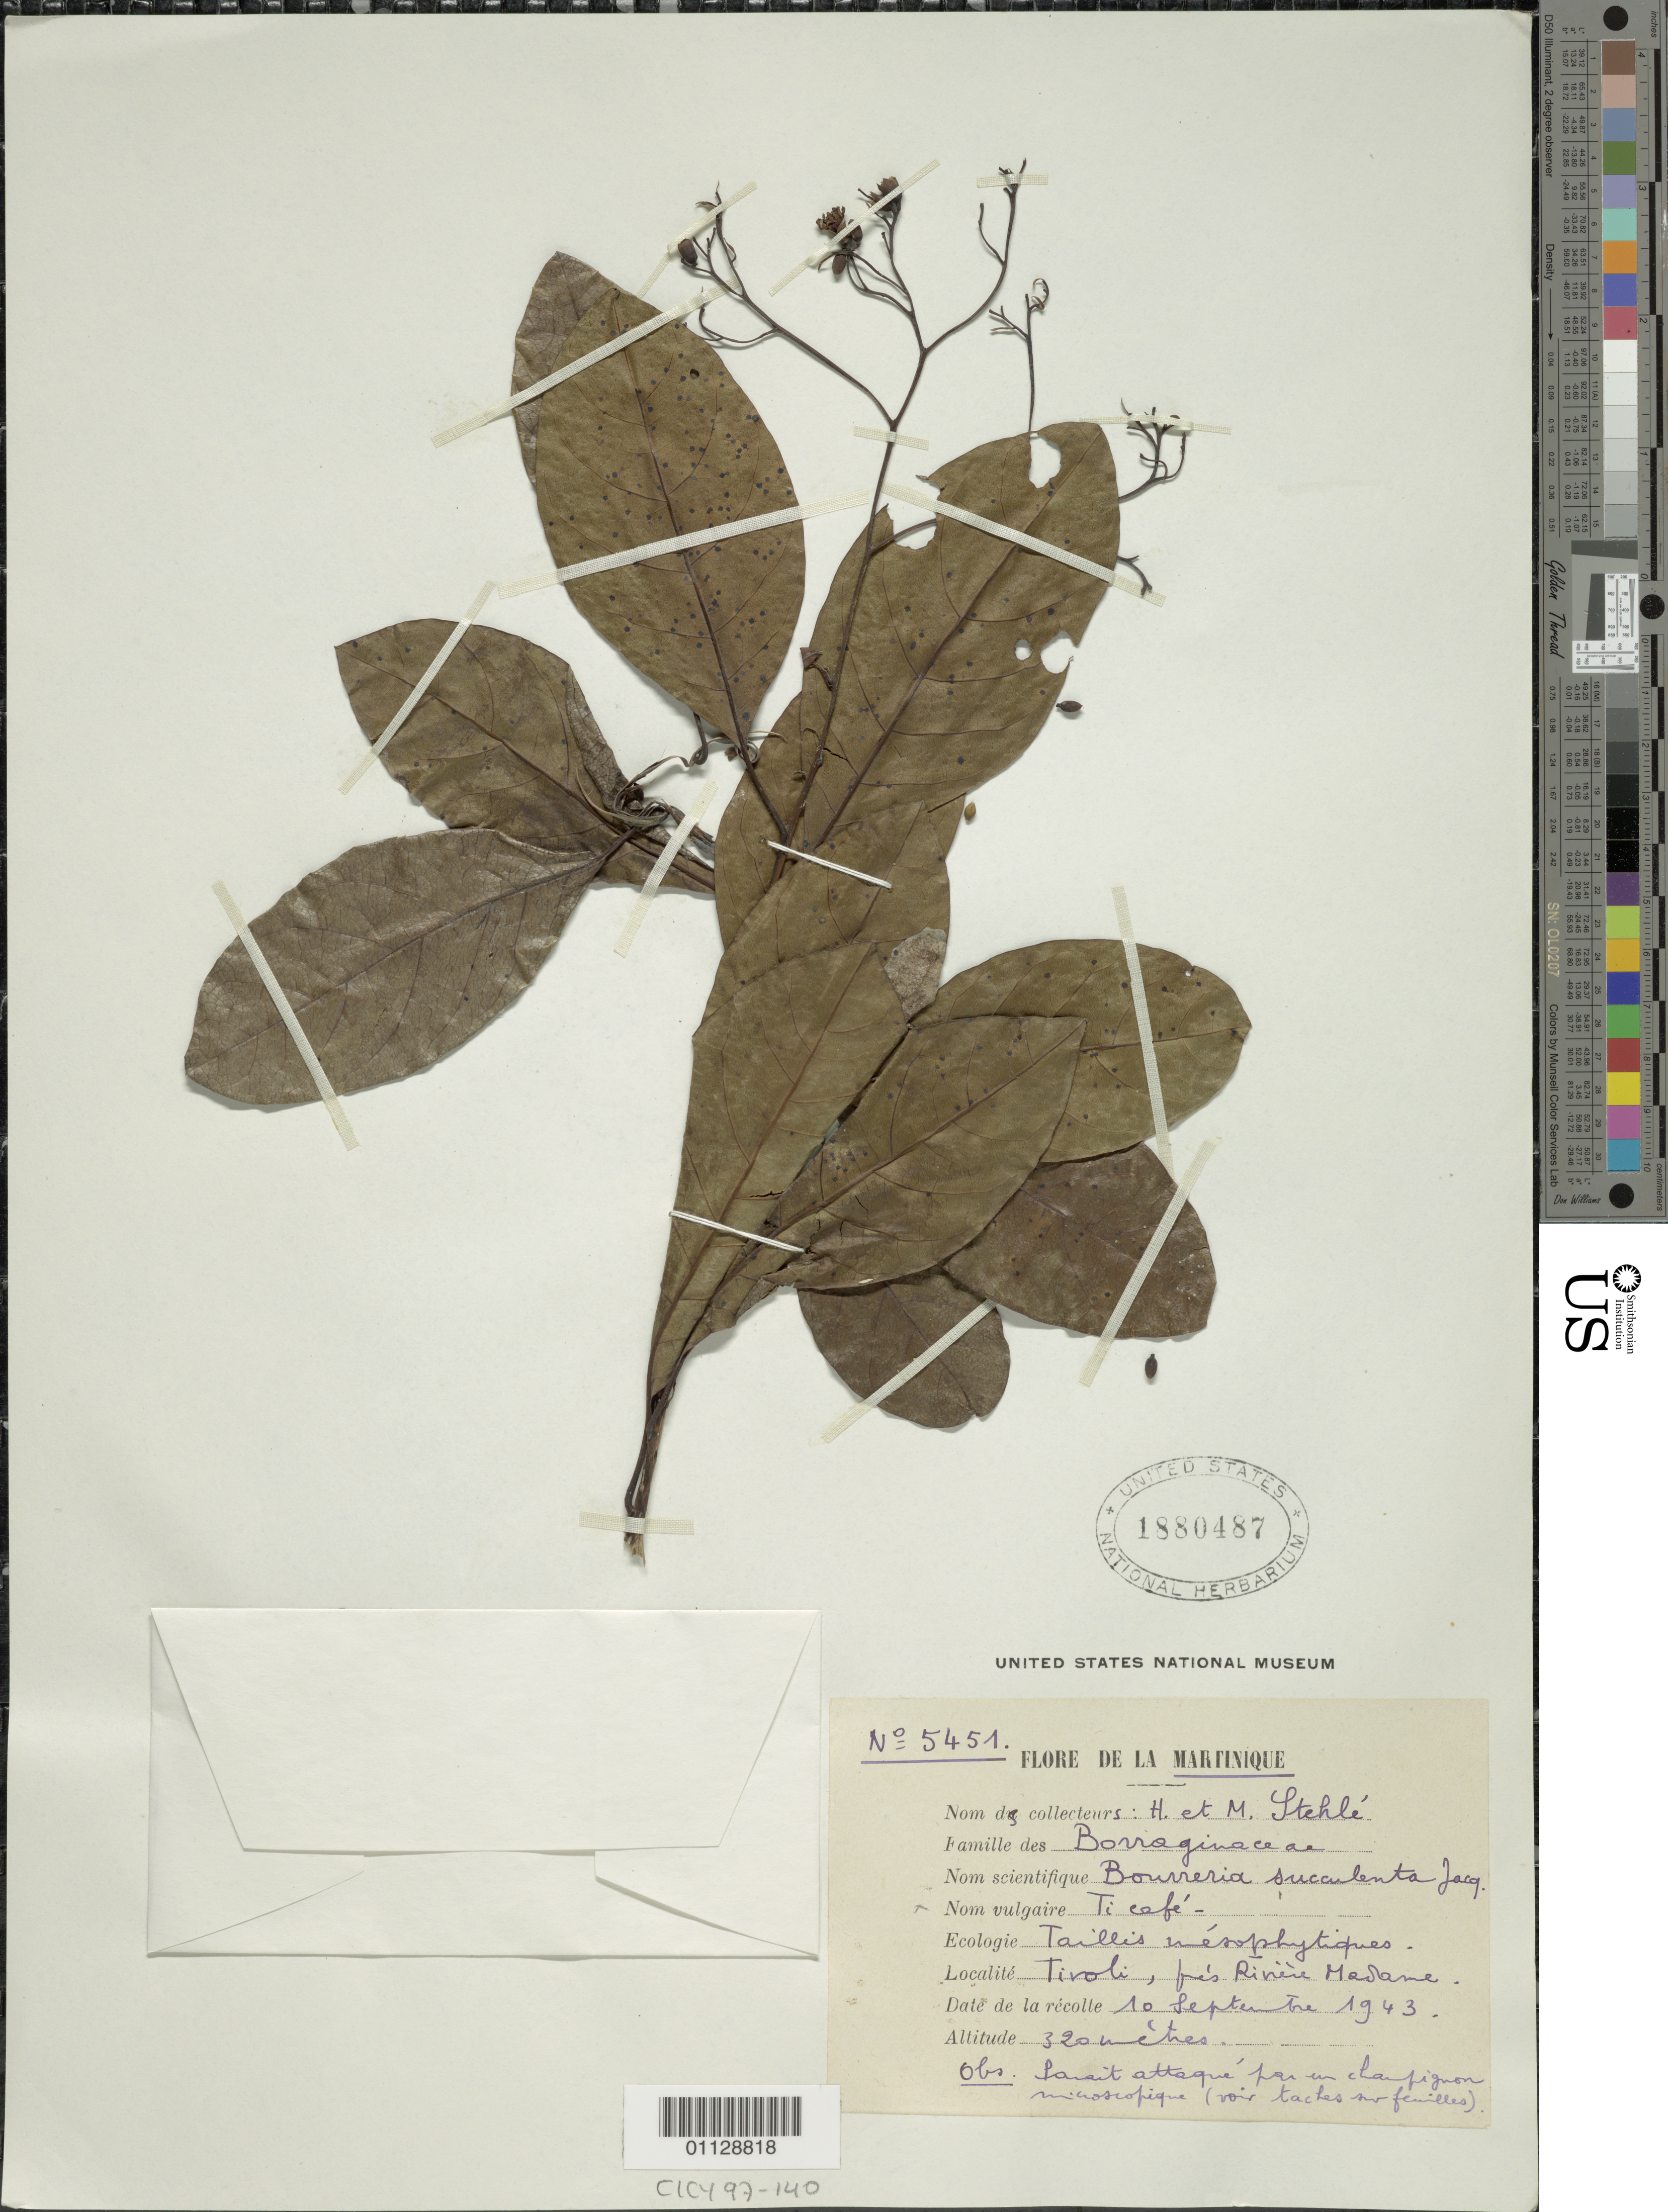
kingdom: Plantae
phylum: Tracheophyta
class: Magnoliopsida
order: Boraginales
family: Ehretiaceae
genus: Bourreria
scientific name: Bourreria succulenta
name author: Jacq.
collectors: H. Stehlé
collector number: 5451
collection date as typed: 10 Sep 1943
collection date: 1943-09-10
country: Martinique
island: Martinique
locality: Tivoli, fres Riviere Madame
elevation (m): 320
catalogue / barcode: US 1880487